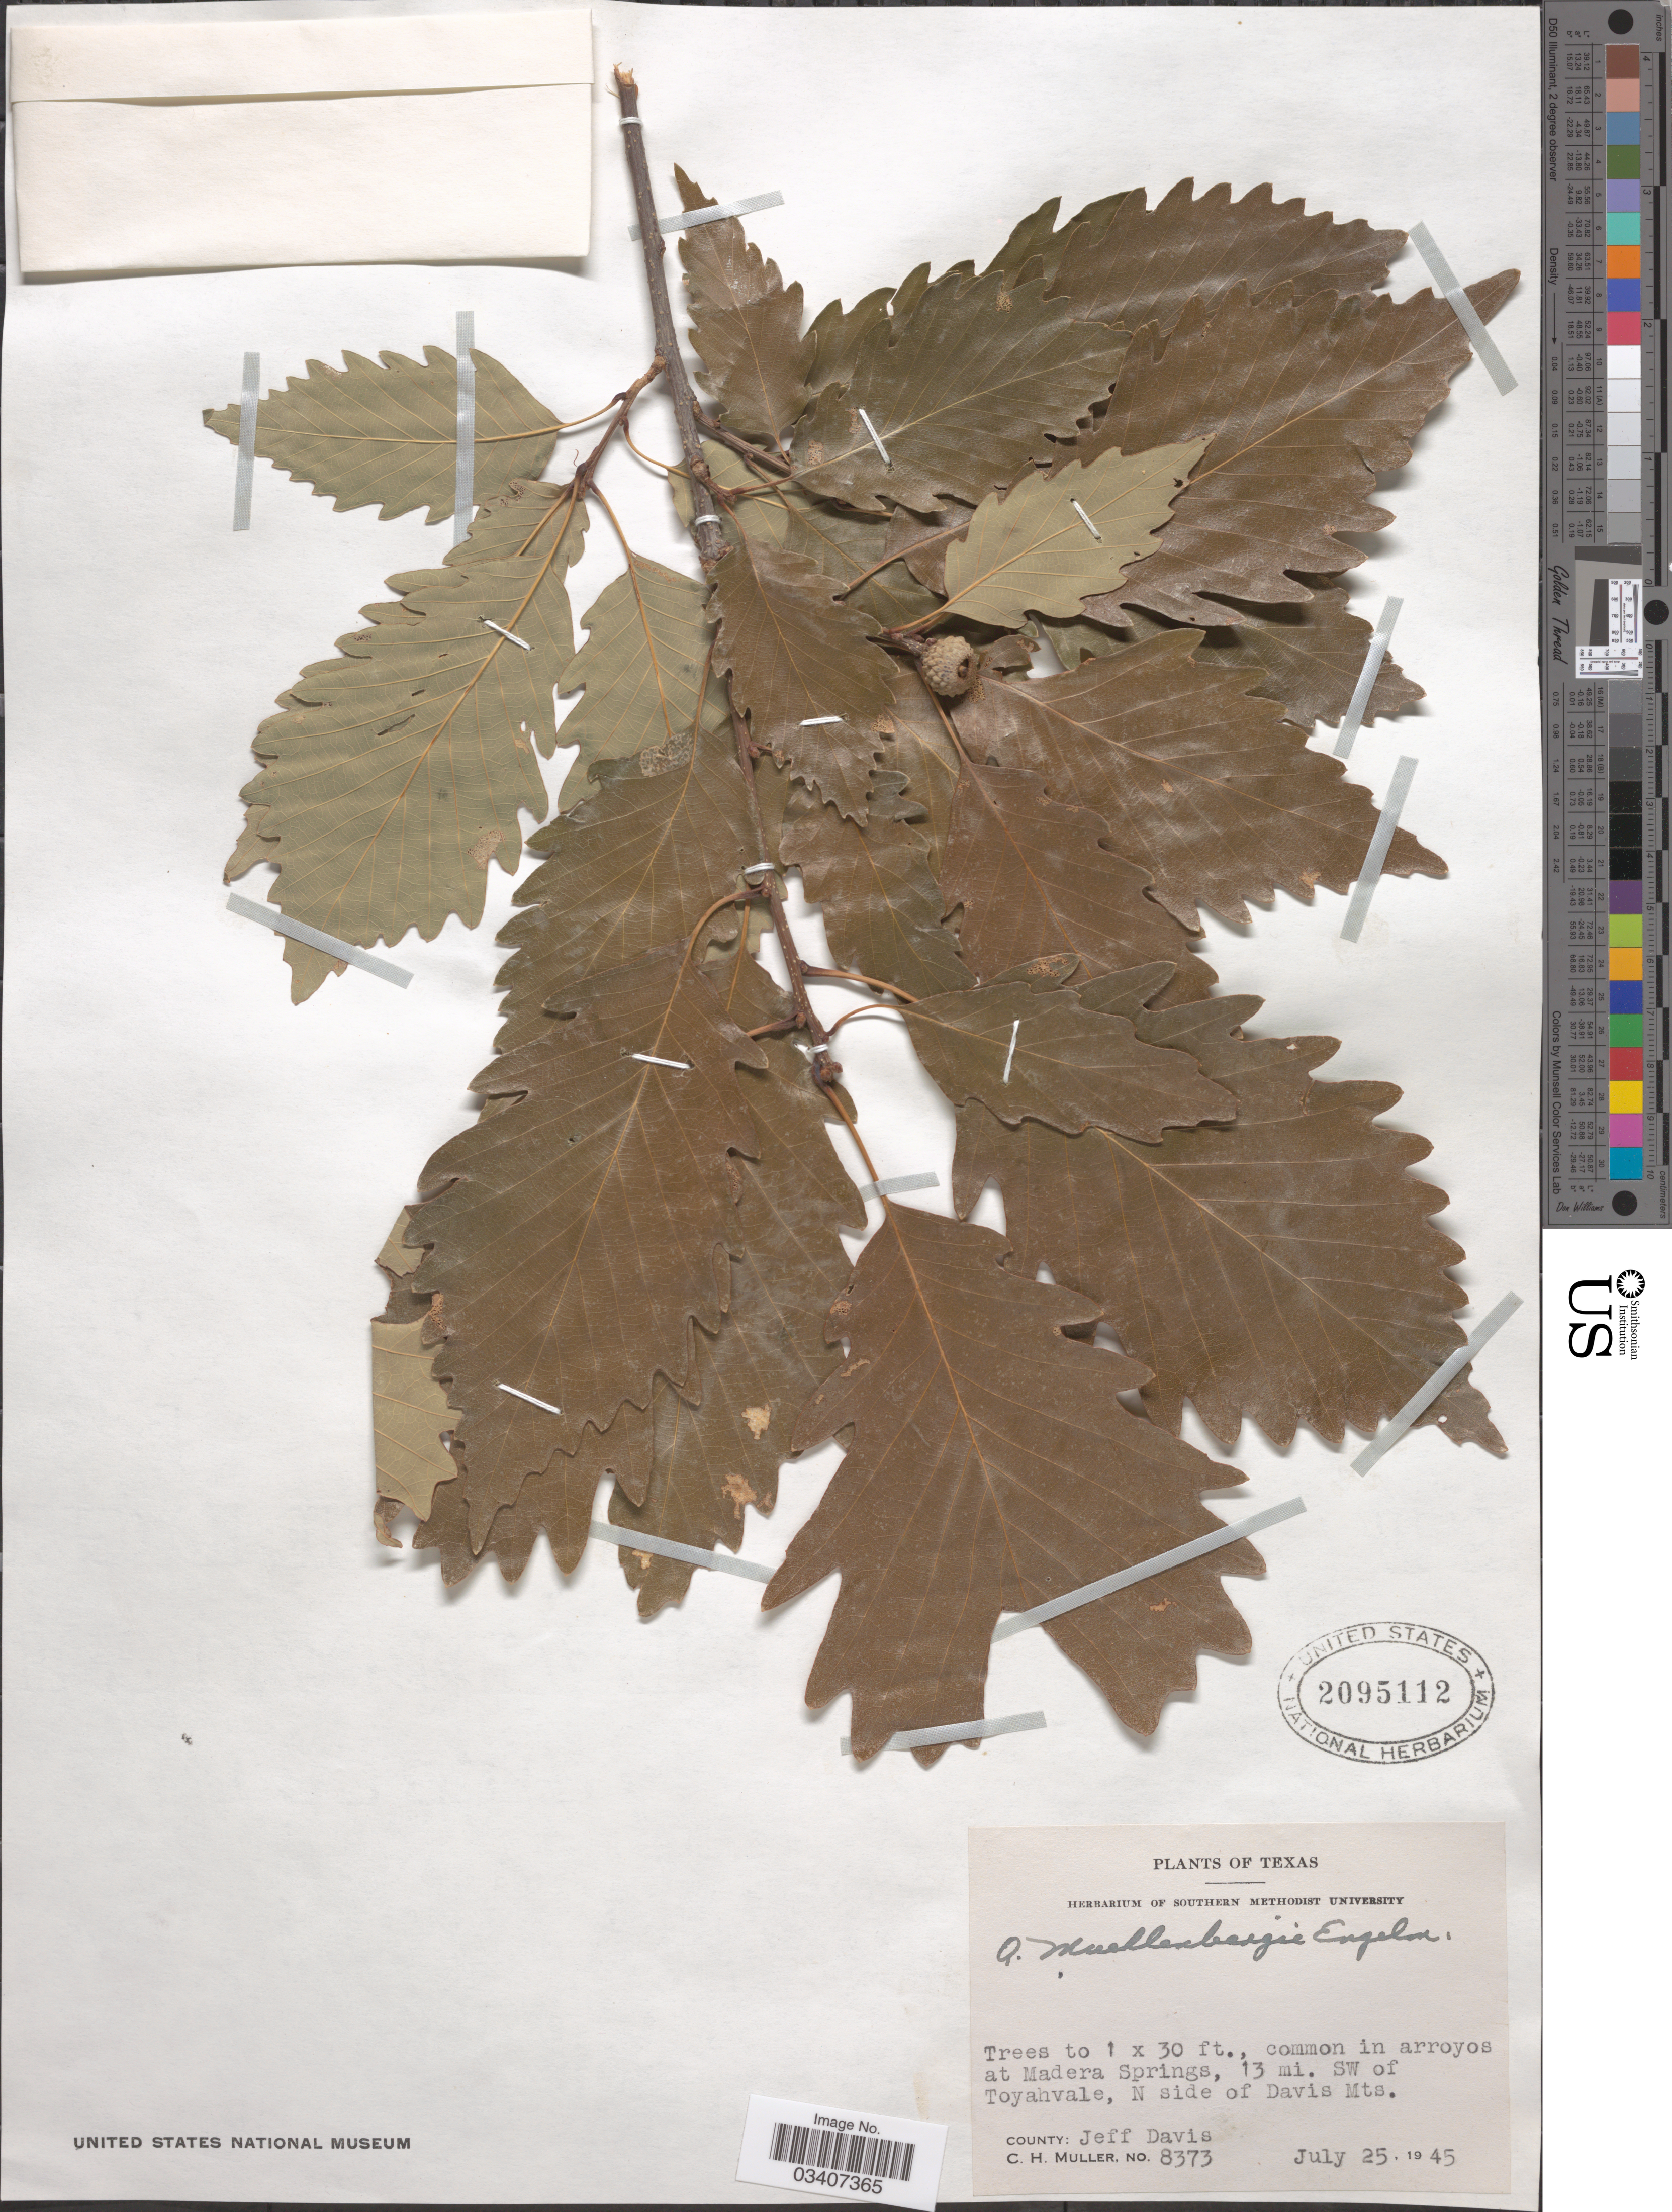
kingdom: Plantae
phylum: Tracheophyta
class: Magnoliopsida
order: Fagales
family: Fagaceae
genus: Quercus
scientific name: Quercus muehlenbergii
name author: Engelm.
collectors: C. H. Mueller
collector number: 8373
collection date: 1945-07-25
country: United States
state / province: Texas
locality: Arroyos at Madera Springs, 13 mi. SW of Toyahvale, N side of Davis Mts. County: Jeff Davis.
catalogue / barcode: US 2095112